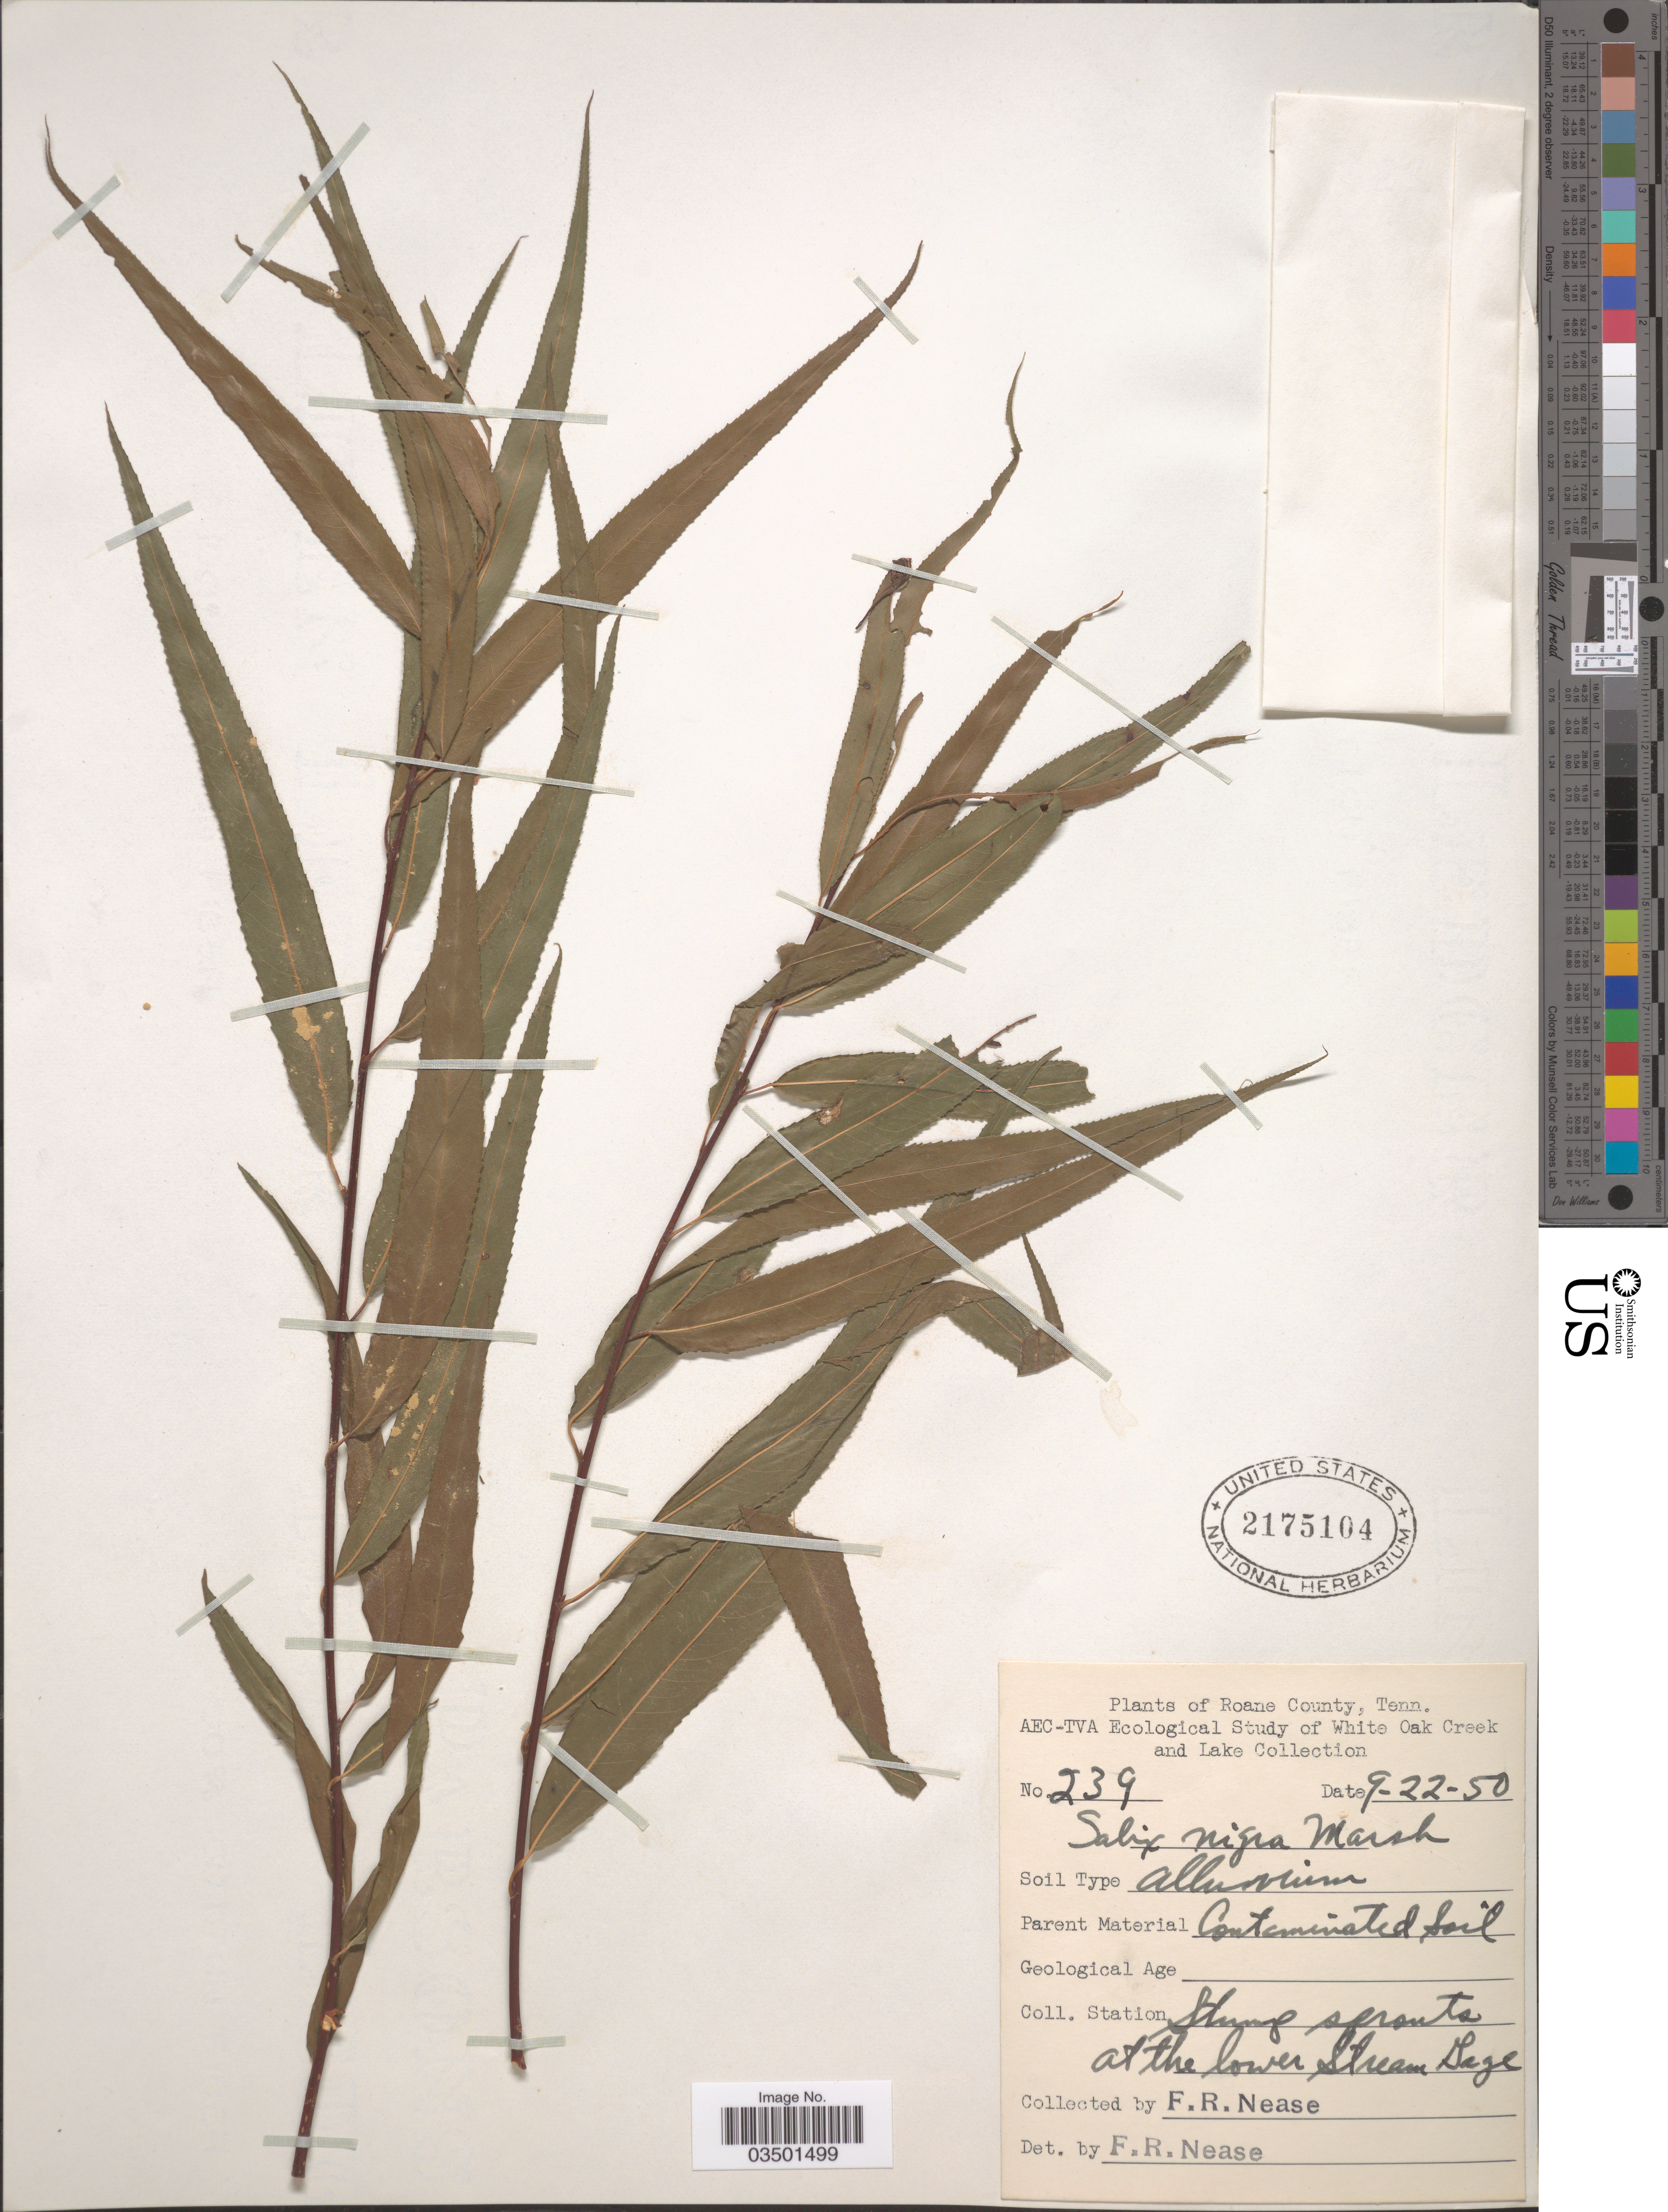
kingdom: Plantae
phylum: Tracheophyta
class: Magnoliopsida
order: Malpighiales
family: Salicaceae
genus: Salix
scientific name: Salix nigra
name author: Marshall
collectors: F. Nease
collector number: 239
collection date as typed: Transcribed d/m/y: 22/9/50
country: United States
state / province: Tennessee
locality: Roane County. At the lower Stream Gage.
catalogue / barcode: US 2175104